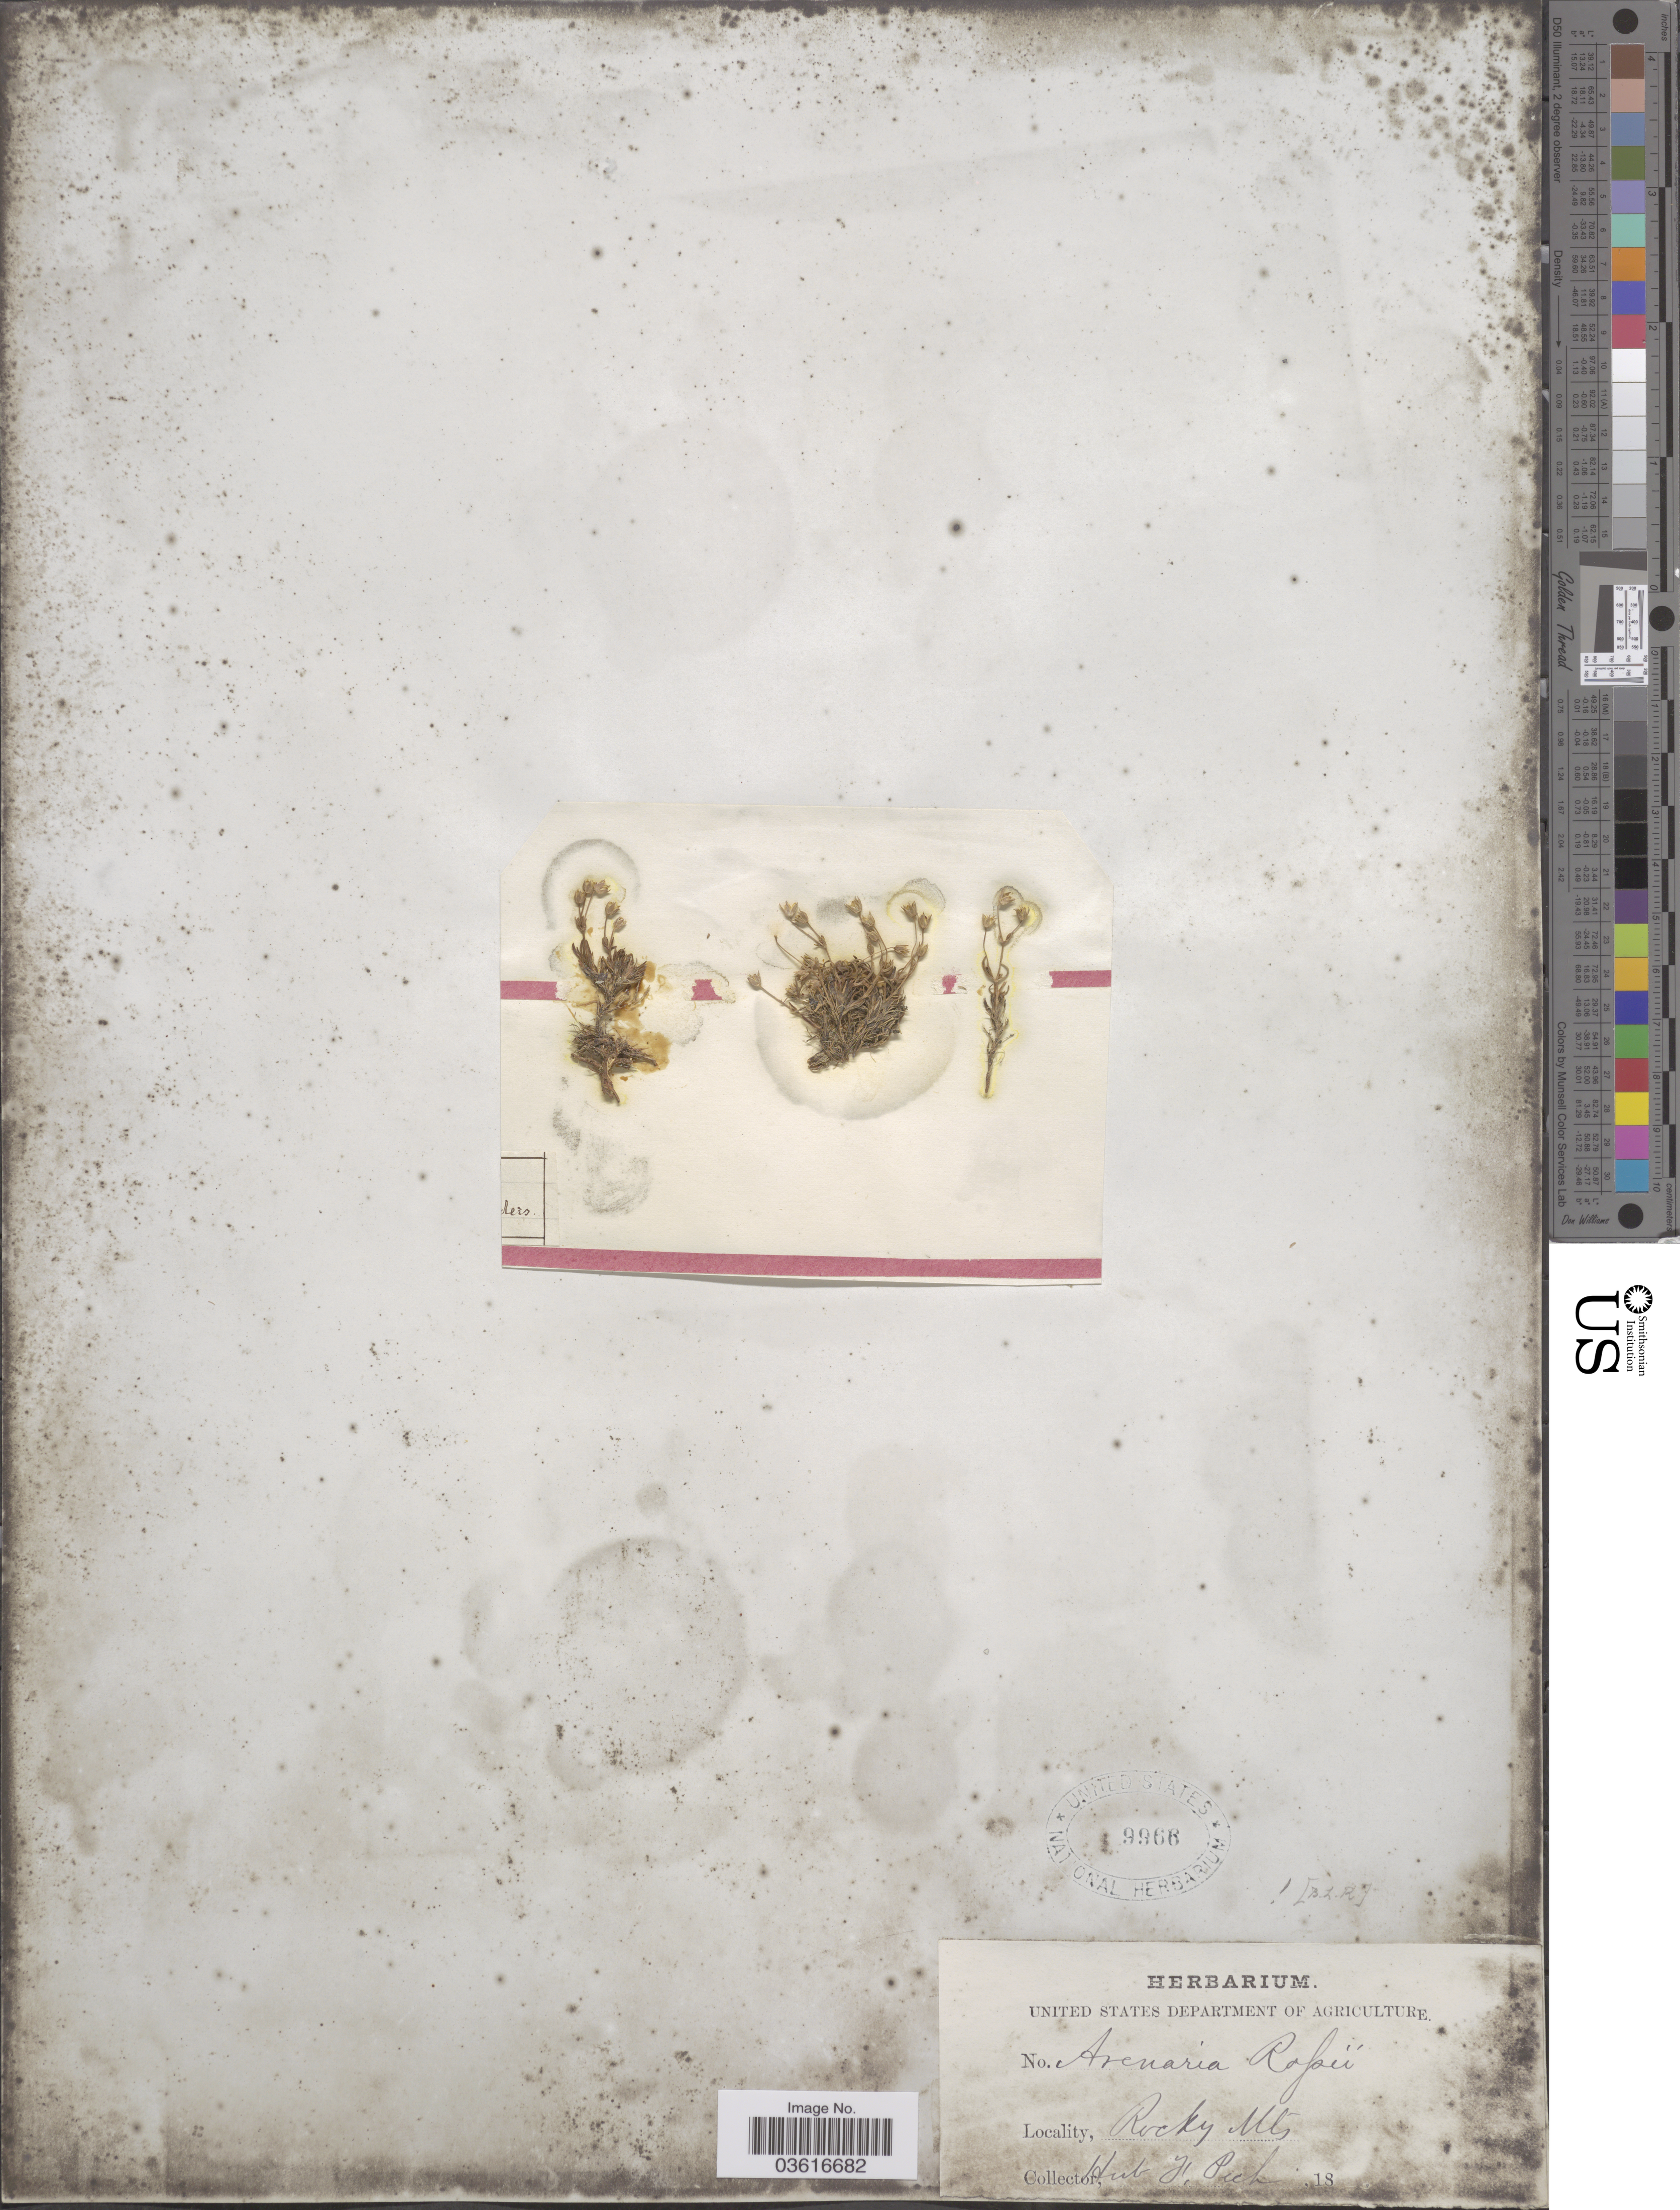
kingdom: Plantae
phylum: Tracheophyta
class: Magnoliopsida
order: Caryophyllales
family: Caryophyllaceae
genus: Minuartia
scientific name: Minuartia rossii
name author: (R. Br. ex Richardson) Graebn.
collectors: Ex herb. F. Peck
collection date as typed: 18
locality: Rocky Mts.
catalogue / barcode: US 9966